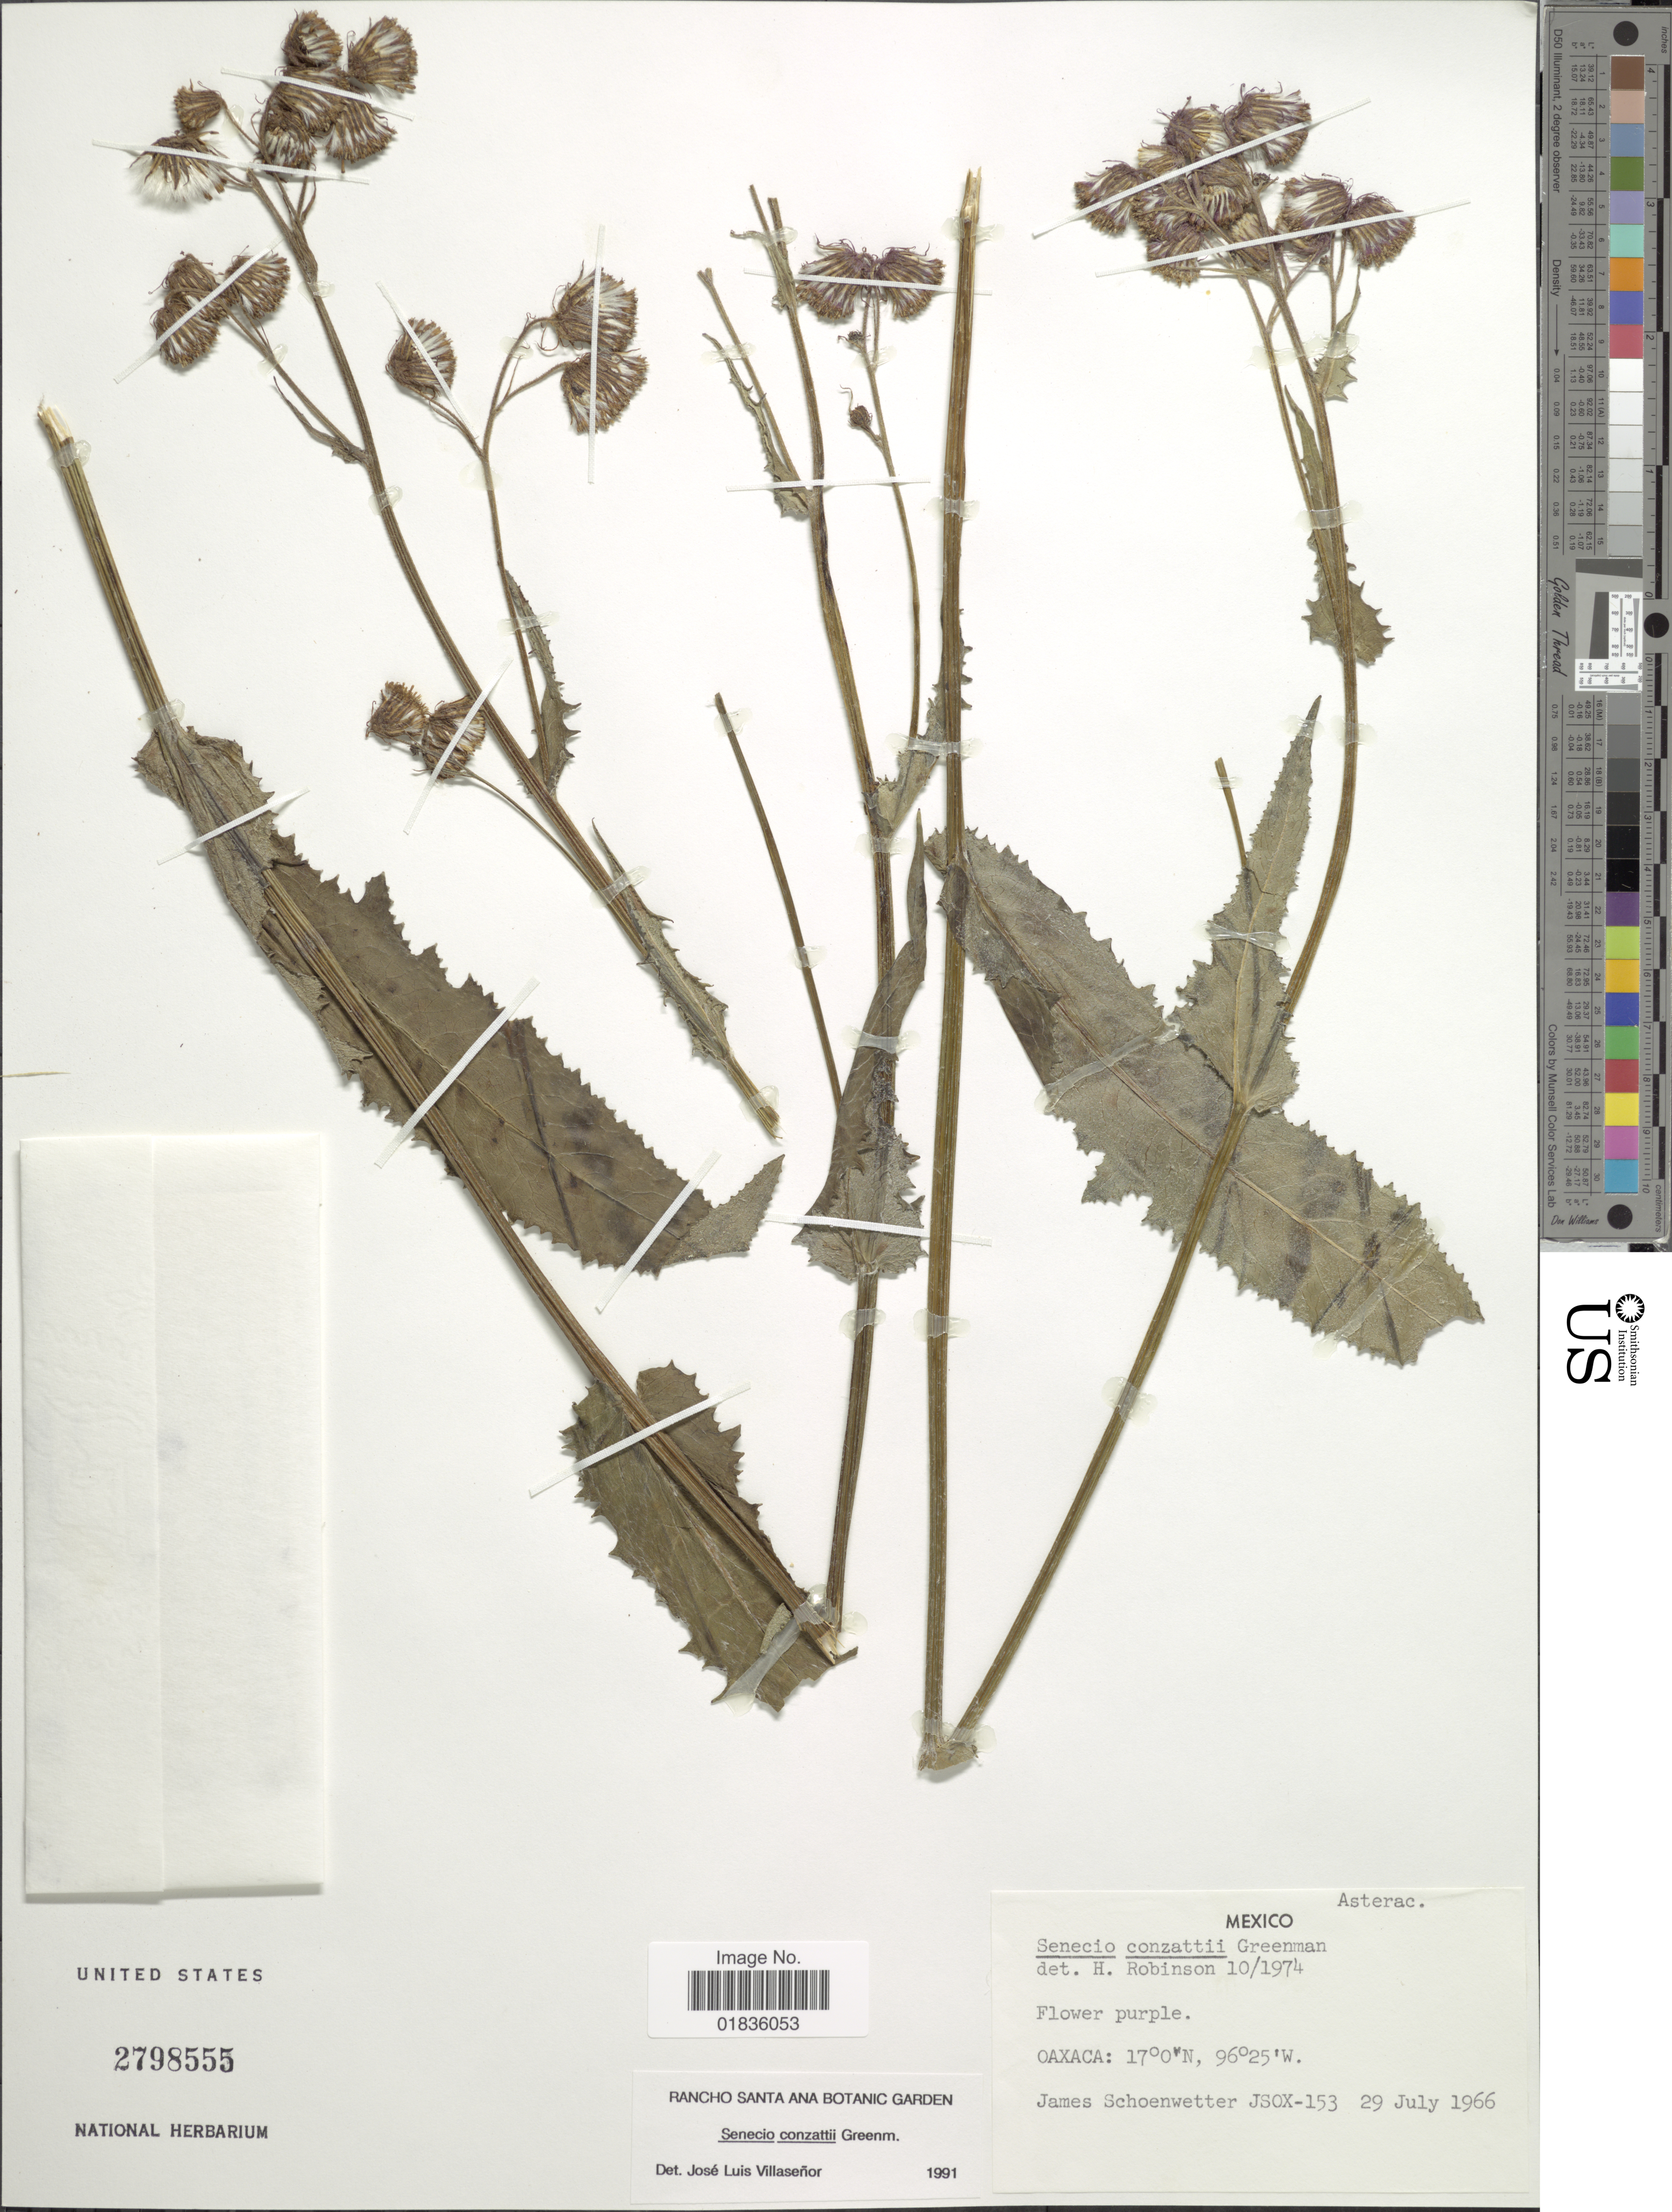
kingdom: Plantae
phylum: Tracheophyta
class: Magnoliopsida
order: Asterales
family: Asteraceae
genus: Senecio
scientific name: Senecio conzattii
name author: Greenm.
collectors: J. Schoenwetter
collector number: JSOX-153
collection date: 1966-07-29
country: Mexico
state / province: Oaxaca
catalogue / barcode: US 2798555